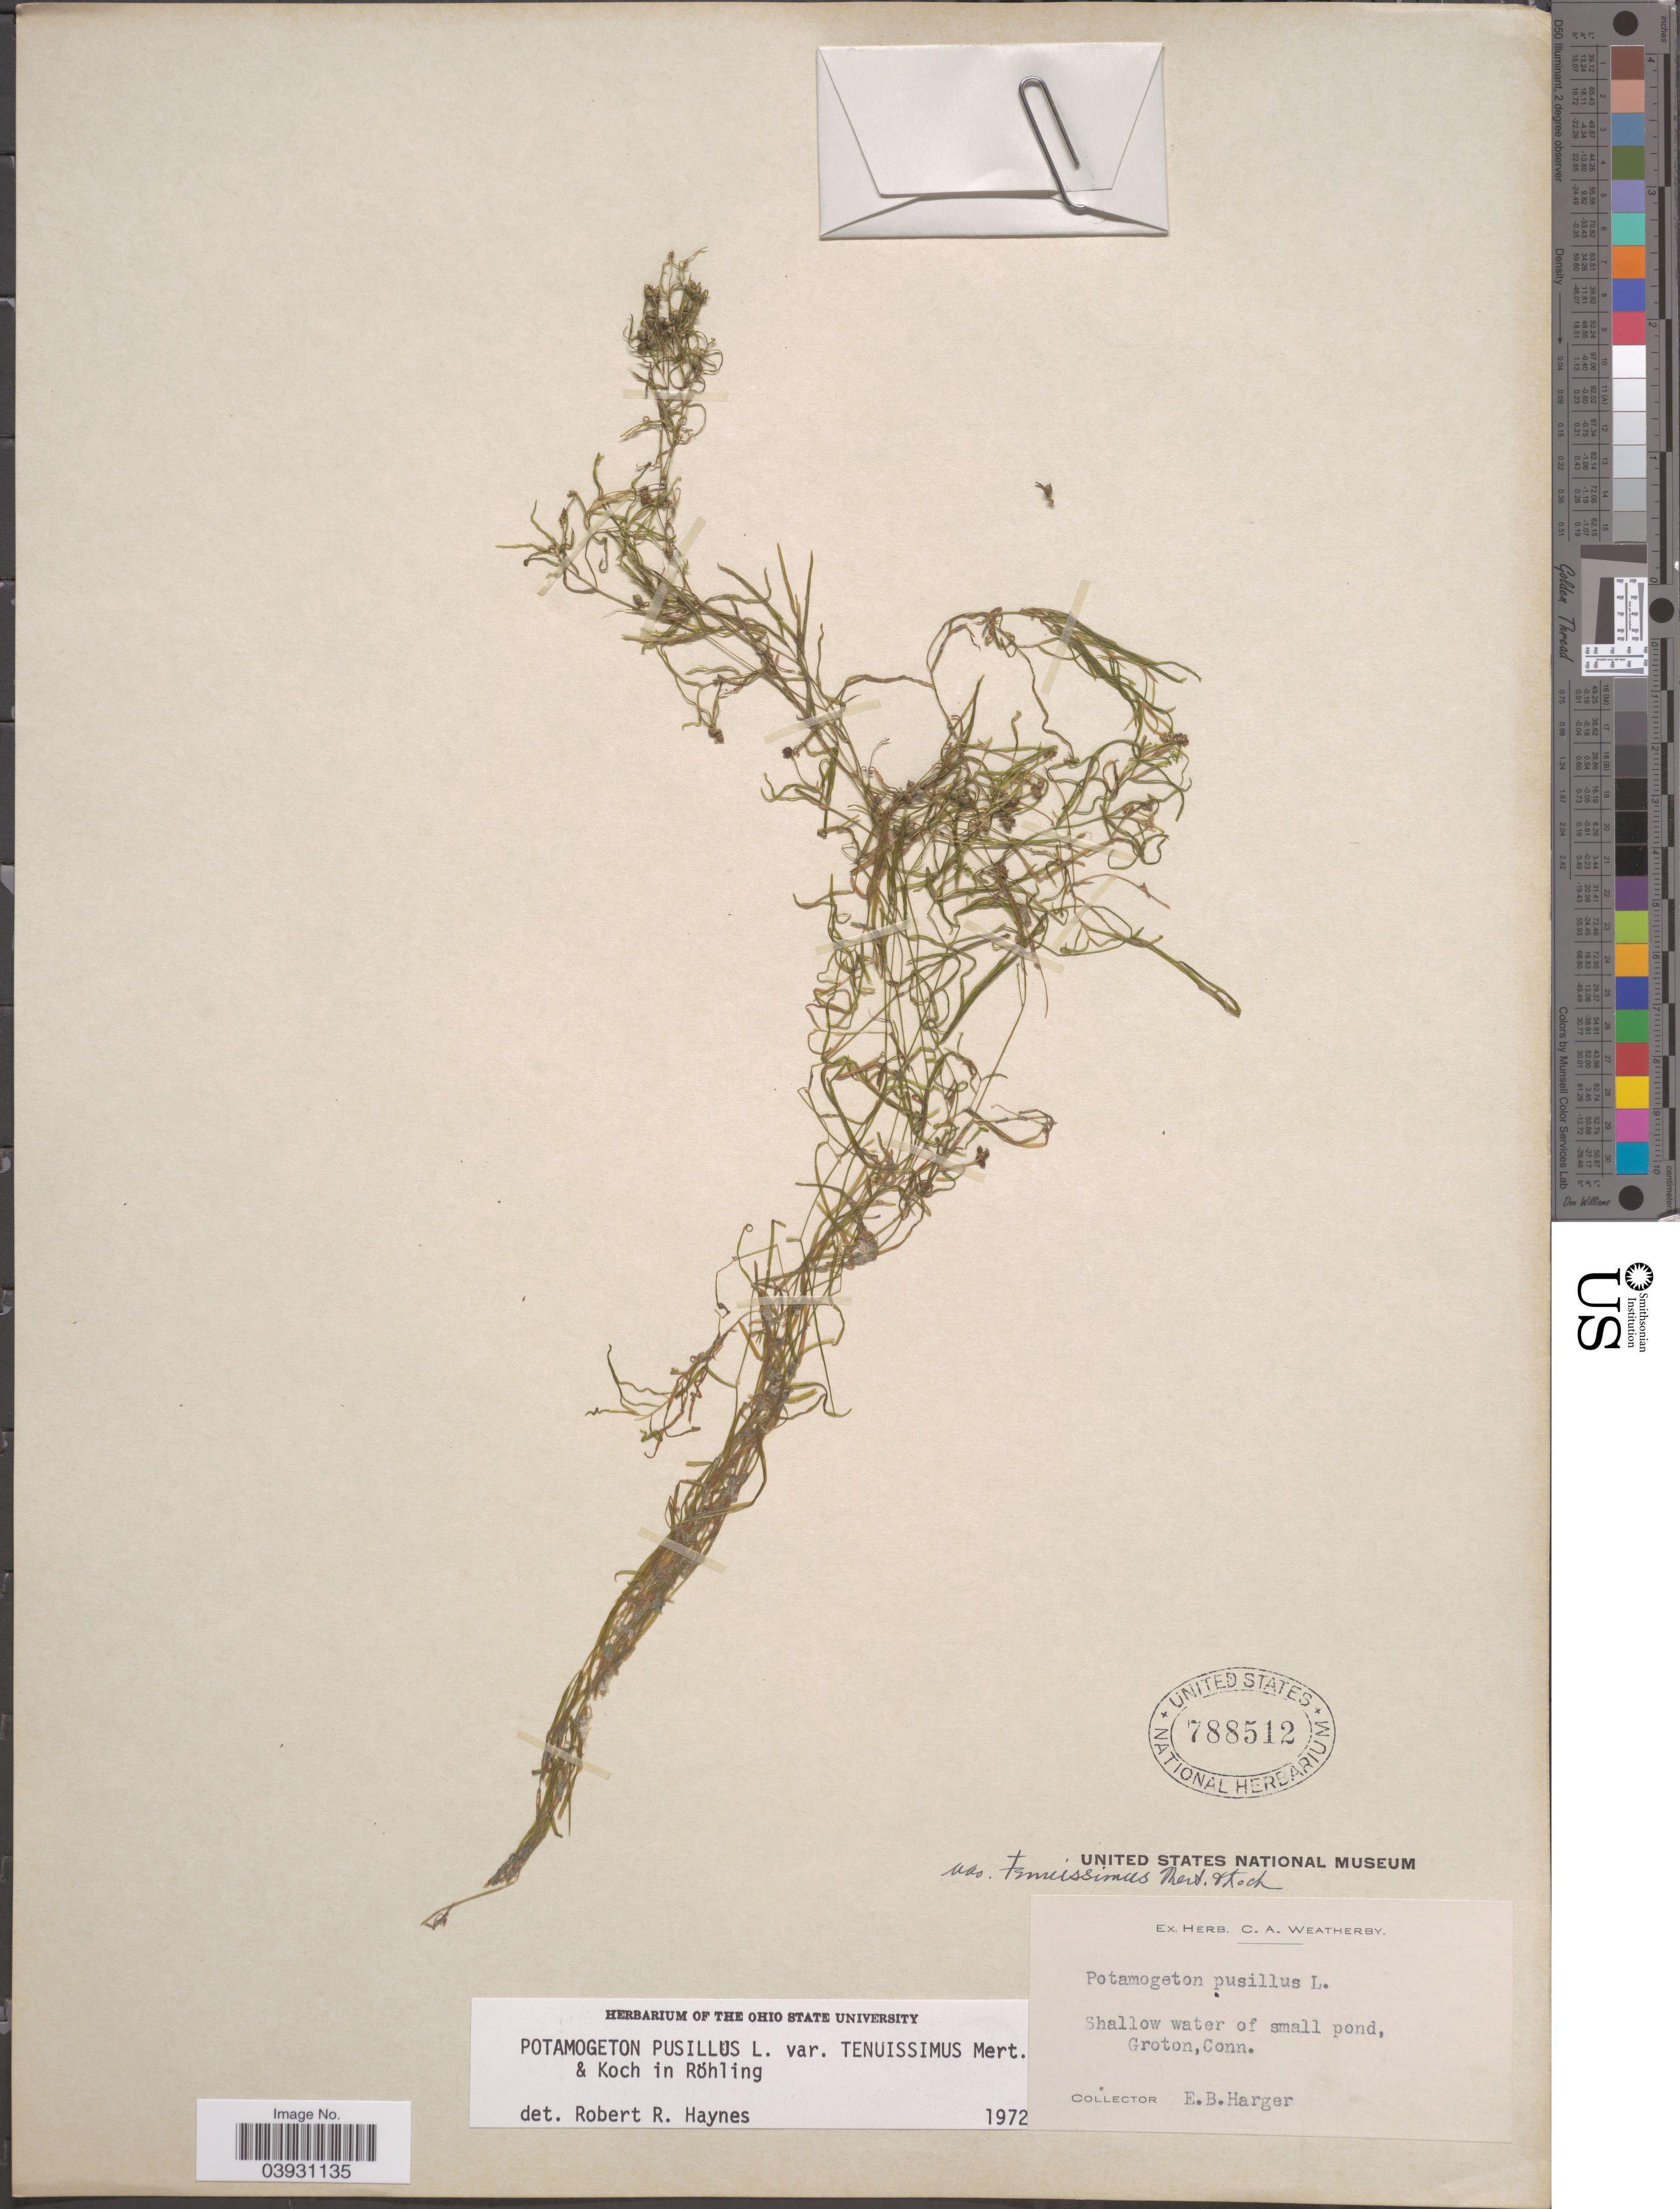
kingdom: Plantae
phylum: Tracheophyta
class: Liliopsida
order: Alismatales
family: Potamogetonaceae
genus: Potamogeton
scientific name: Potamogeton pusillus subsp. tenuissimus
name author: Mert. & W.D.J. Koch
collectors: E. B. Harger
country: United States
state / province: Connecticut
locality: Shallow water of small pond, Groton.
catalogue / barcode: US 788512